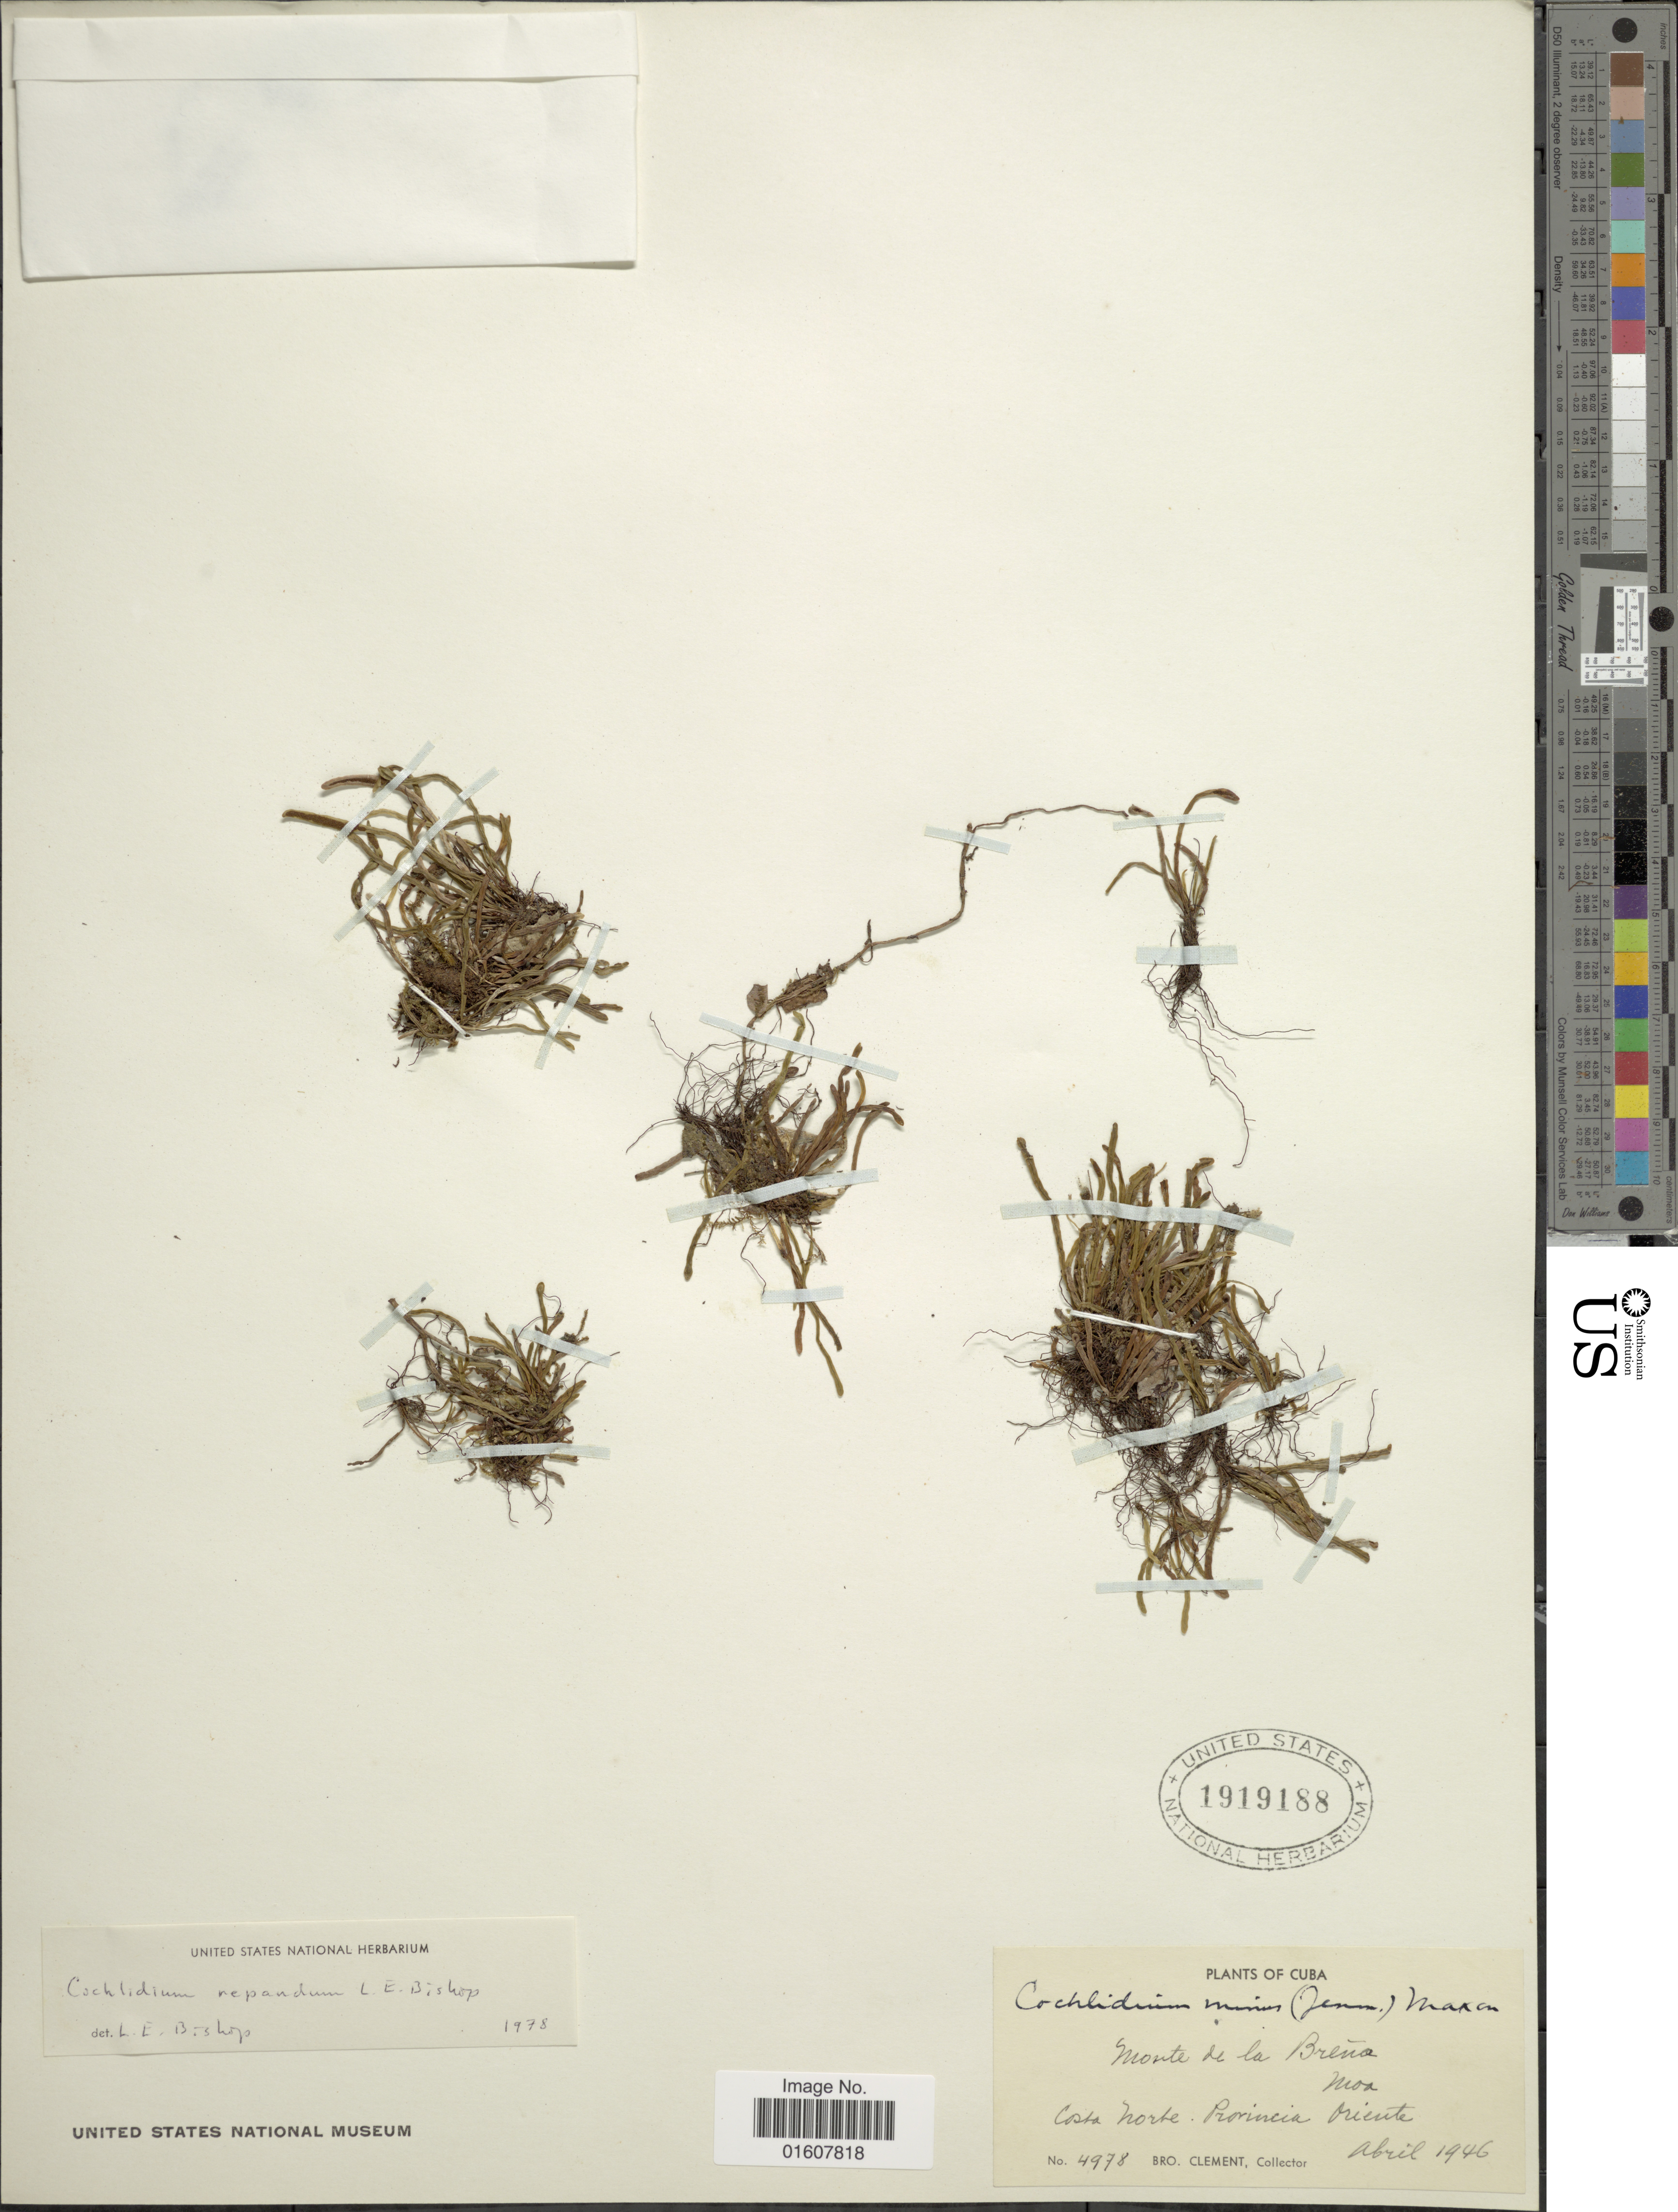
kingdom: Plantae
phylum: Tracheophyta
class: Polypodiopsida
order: Polypodiales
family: Polypodiaceae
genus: Cochlidium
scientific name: Cochlidium repandum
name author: L.E. Bishop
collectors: B. Clement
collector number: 4978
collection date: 1946-04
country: Cuba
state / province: Oriente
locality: Monte de la Breña, Costa Norte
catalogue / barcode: US 1919188